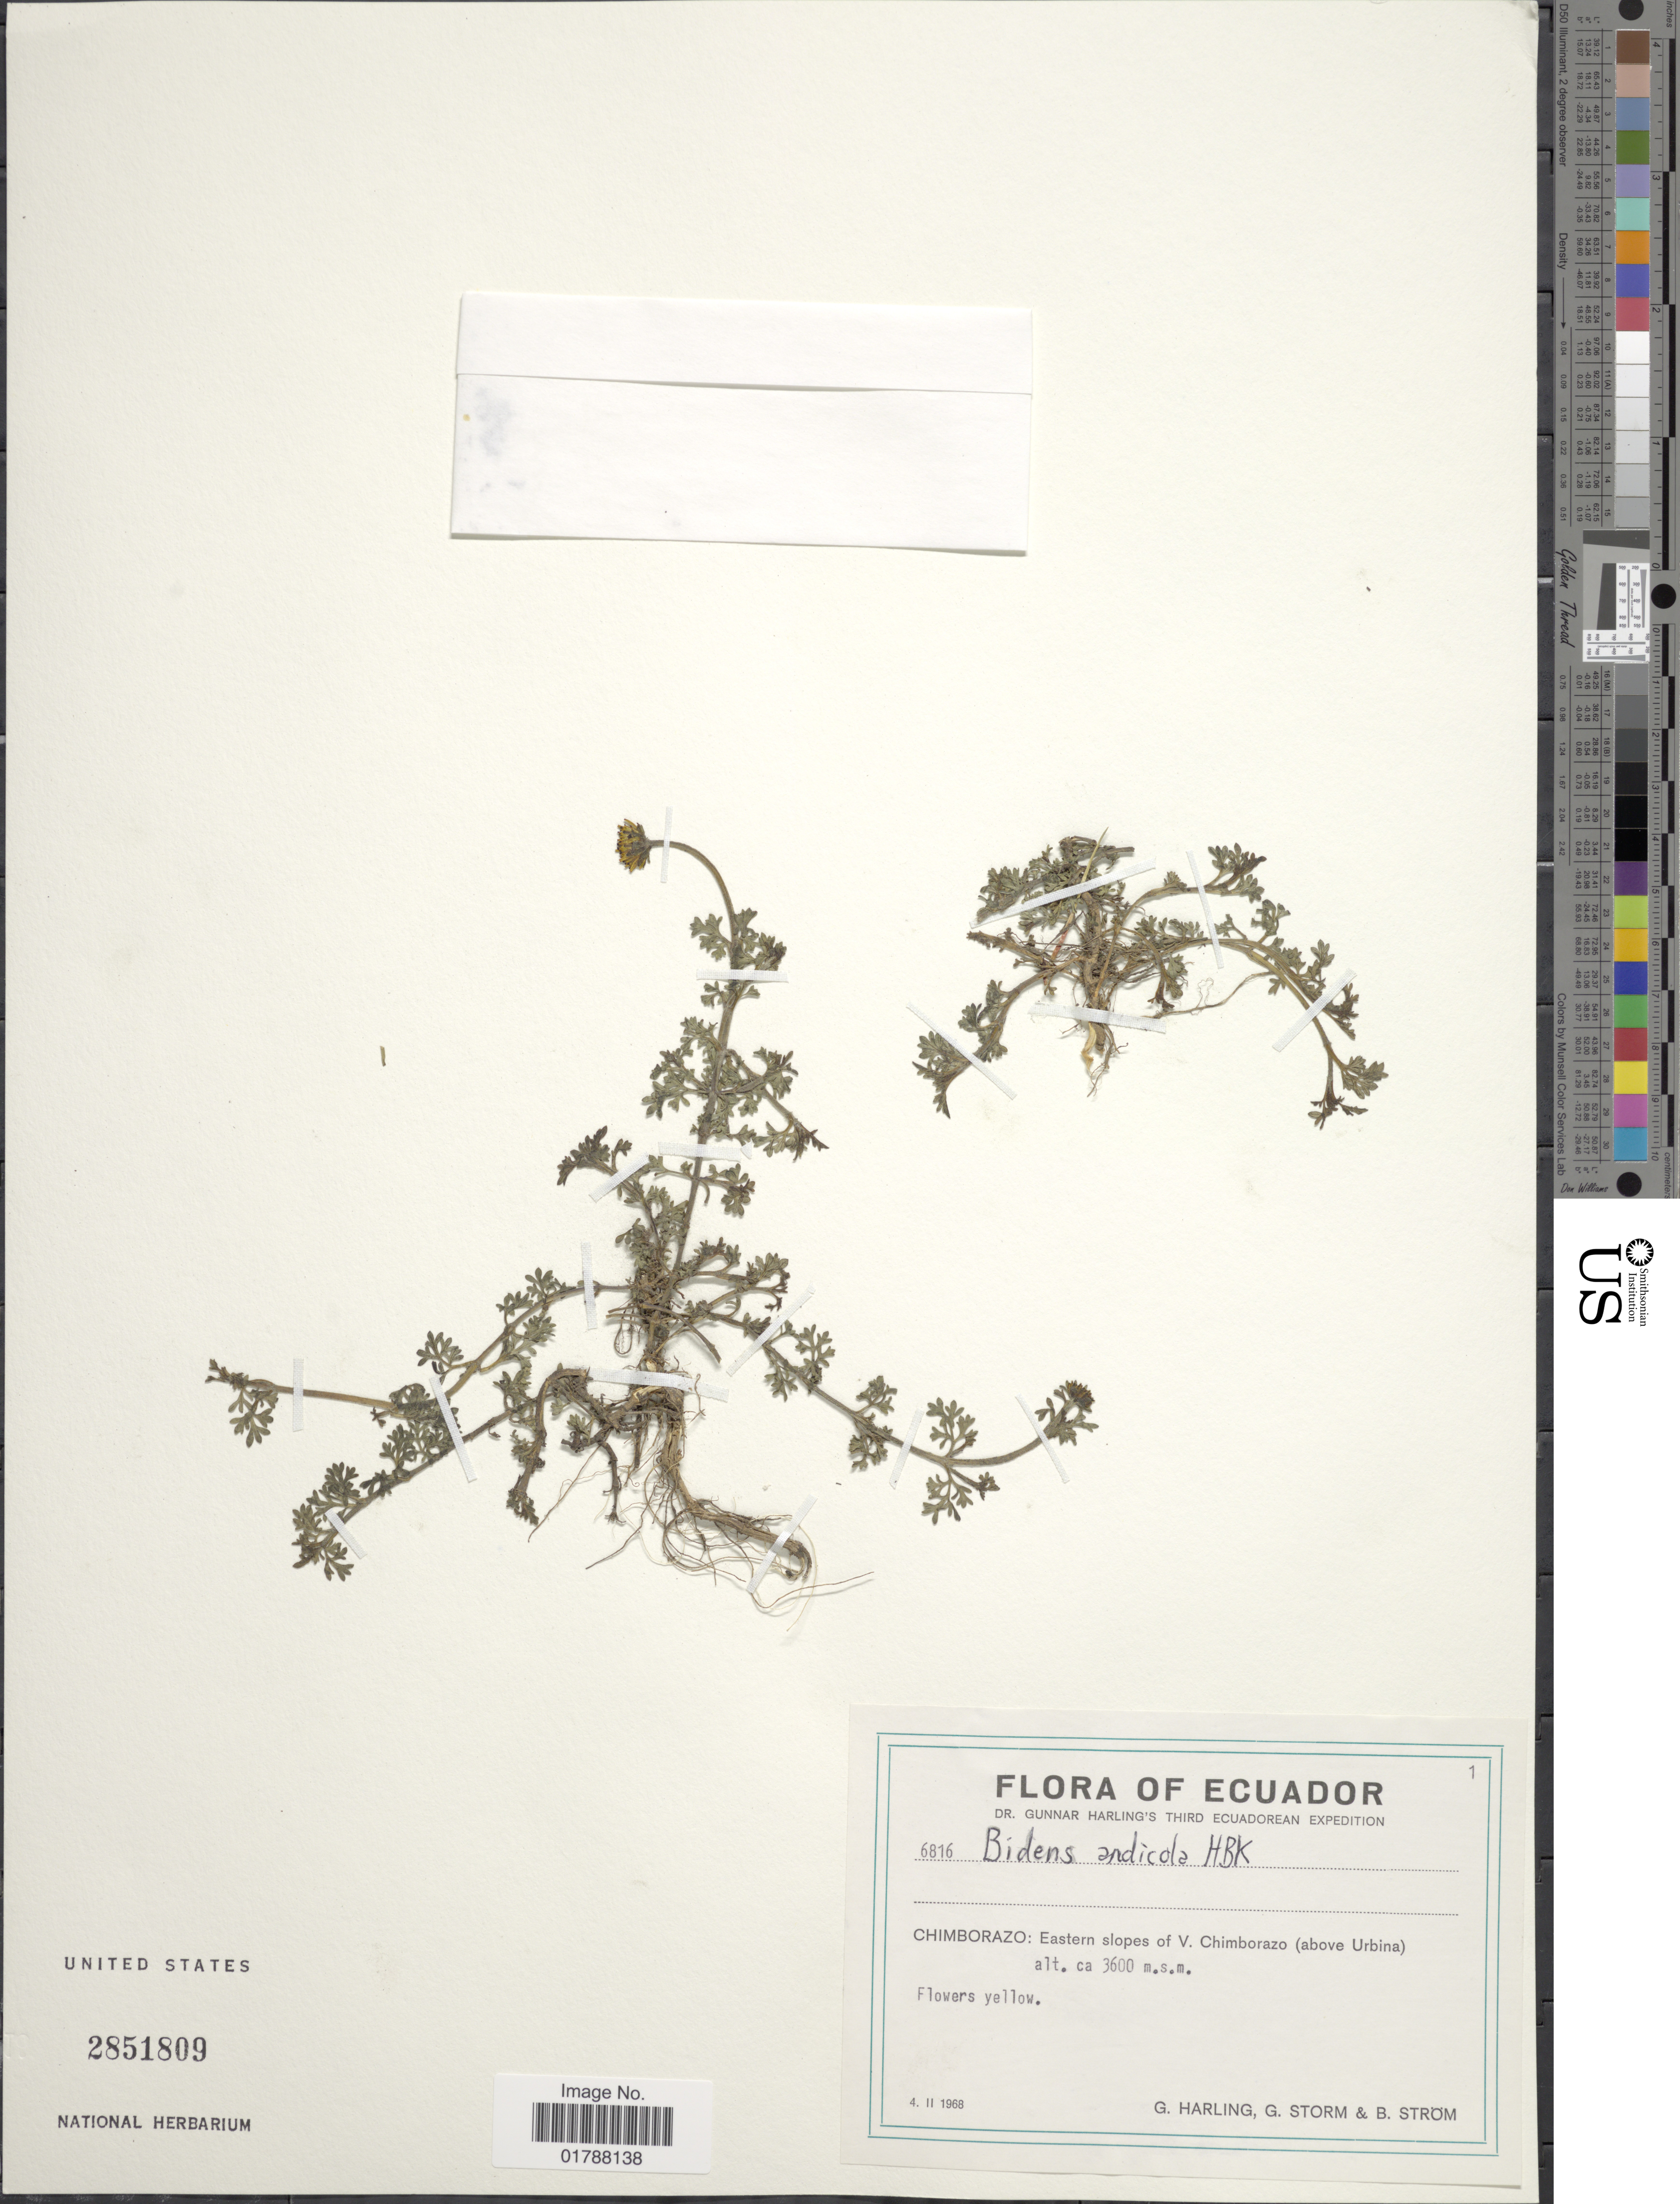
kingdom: Plantae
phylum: Tracheophyta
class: Magnoliopsida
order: Asterales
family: Asteraceae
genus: Bidens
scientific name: Bidens andicola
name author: Kunth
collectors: G. Harling, G. Storm & B. Ström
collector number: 6816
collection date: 1968-02-04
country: Ecuador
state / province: Chimborazo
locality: Chimborazo: Eastern slopes of V. Chimborazo (above Urbina)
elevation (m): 3600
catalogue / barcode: US 2851809